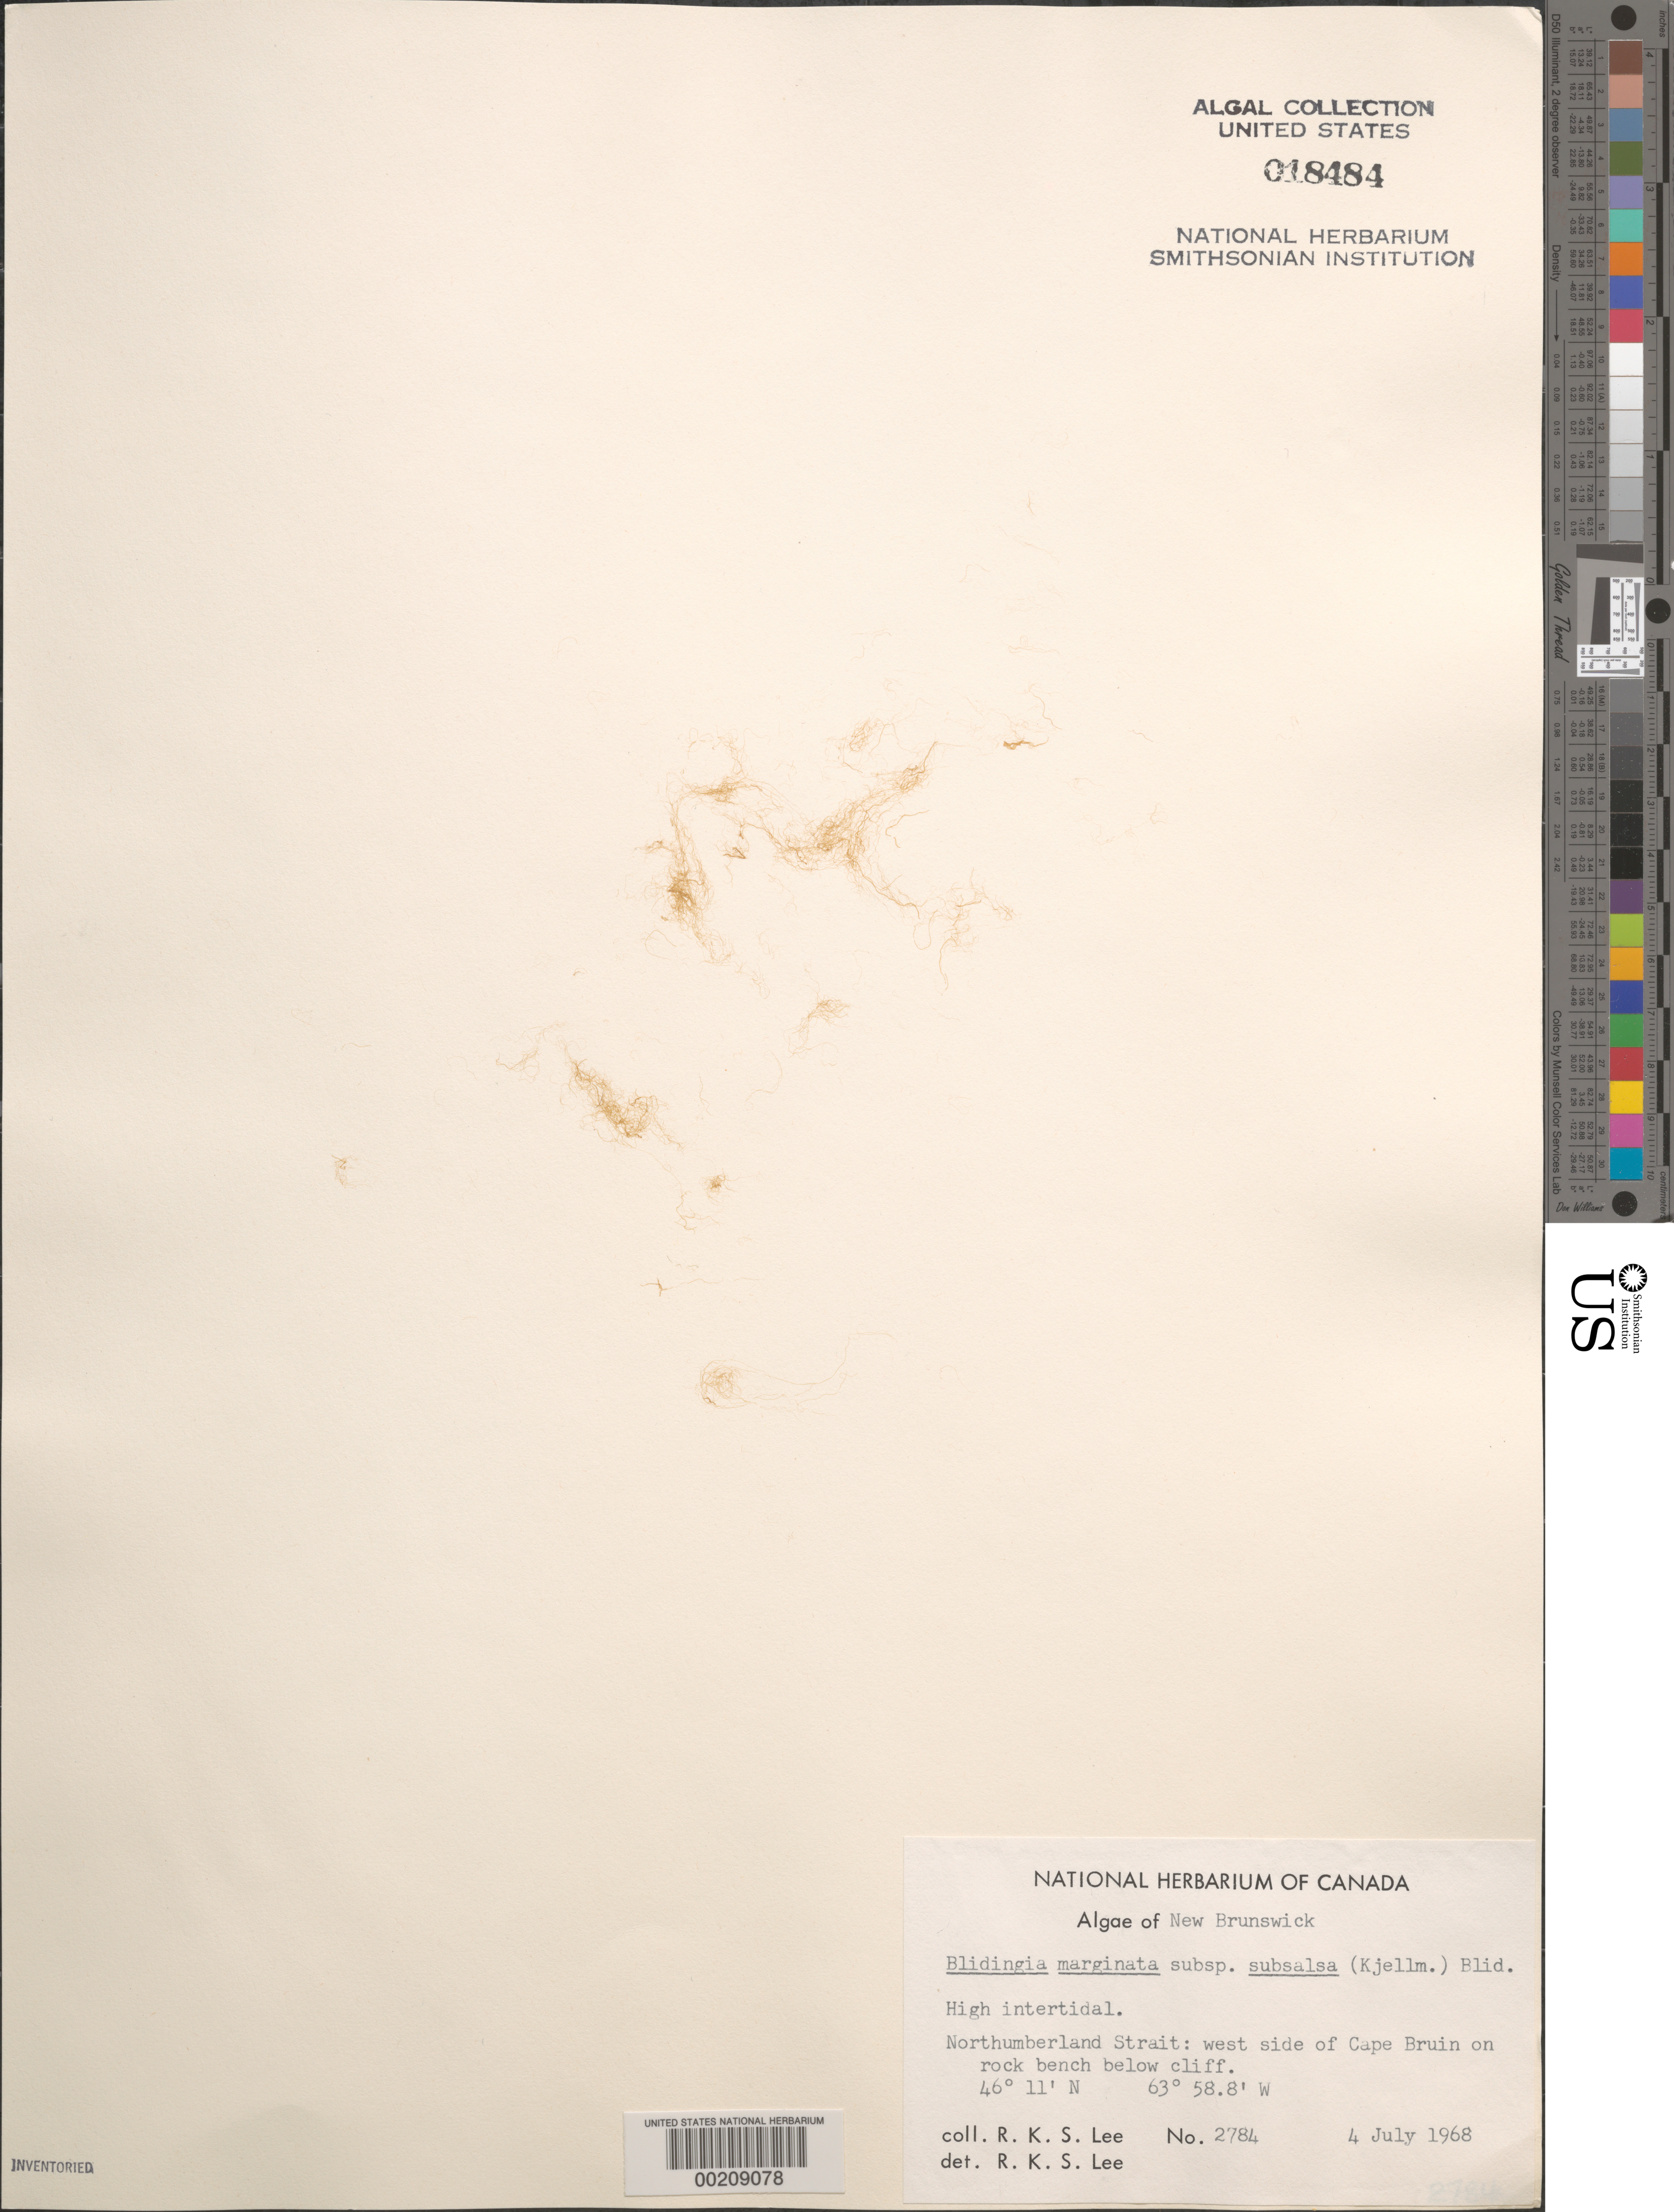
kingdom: Plantae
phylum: Chlorophyta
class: Ulvophyceae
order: Ulvales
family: Kornmanniaceae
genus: Blidingia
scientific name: Blidingia marginata subsp. subsalsa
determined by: Lee, R. K. S.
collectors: R. Lee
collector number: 2784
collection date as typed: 04 Jul 1968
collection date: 1968-07-04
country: Canada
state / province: New Brunswick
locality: Cape bruin, northumberland strait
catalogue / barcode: US 18484